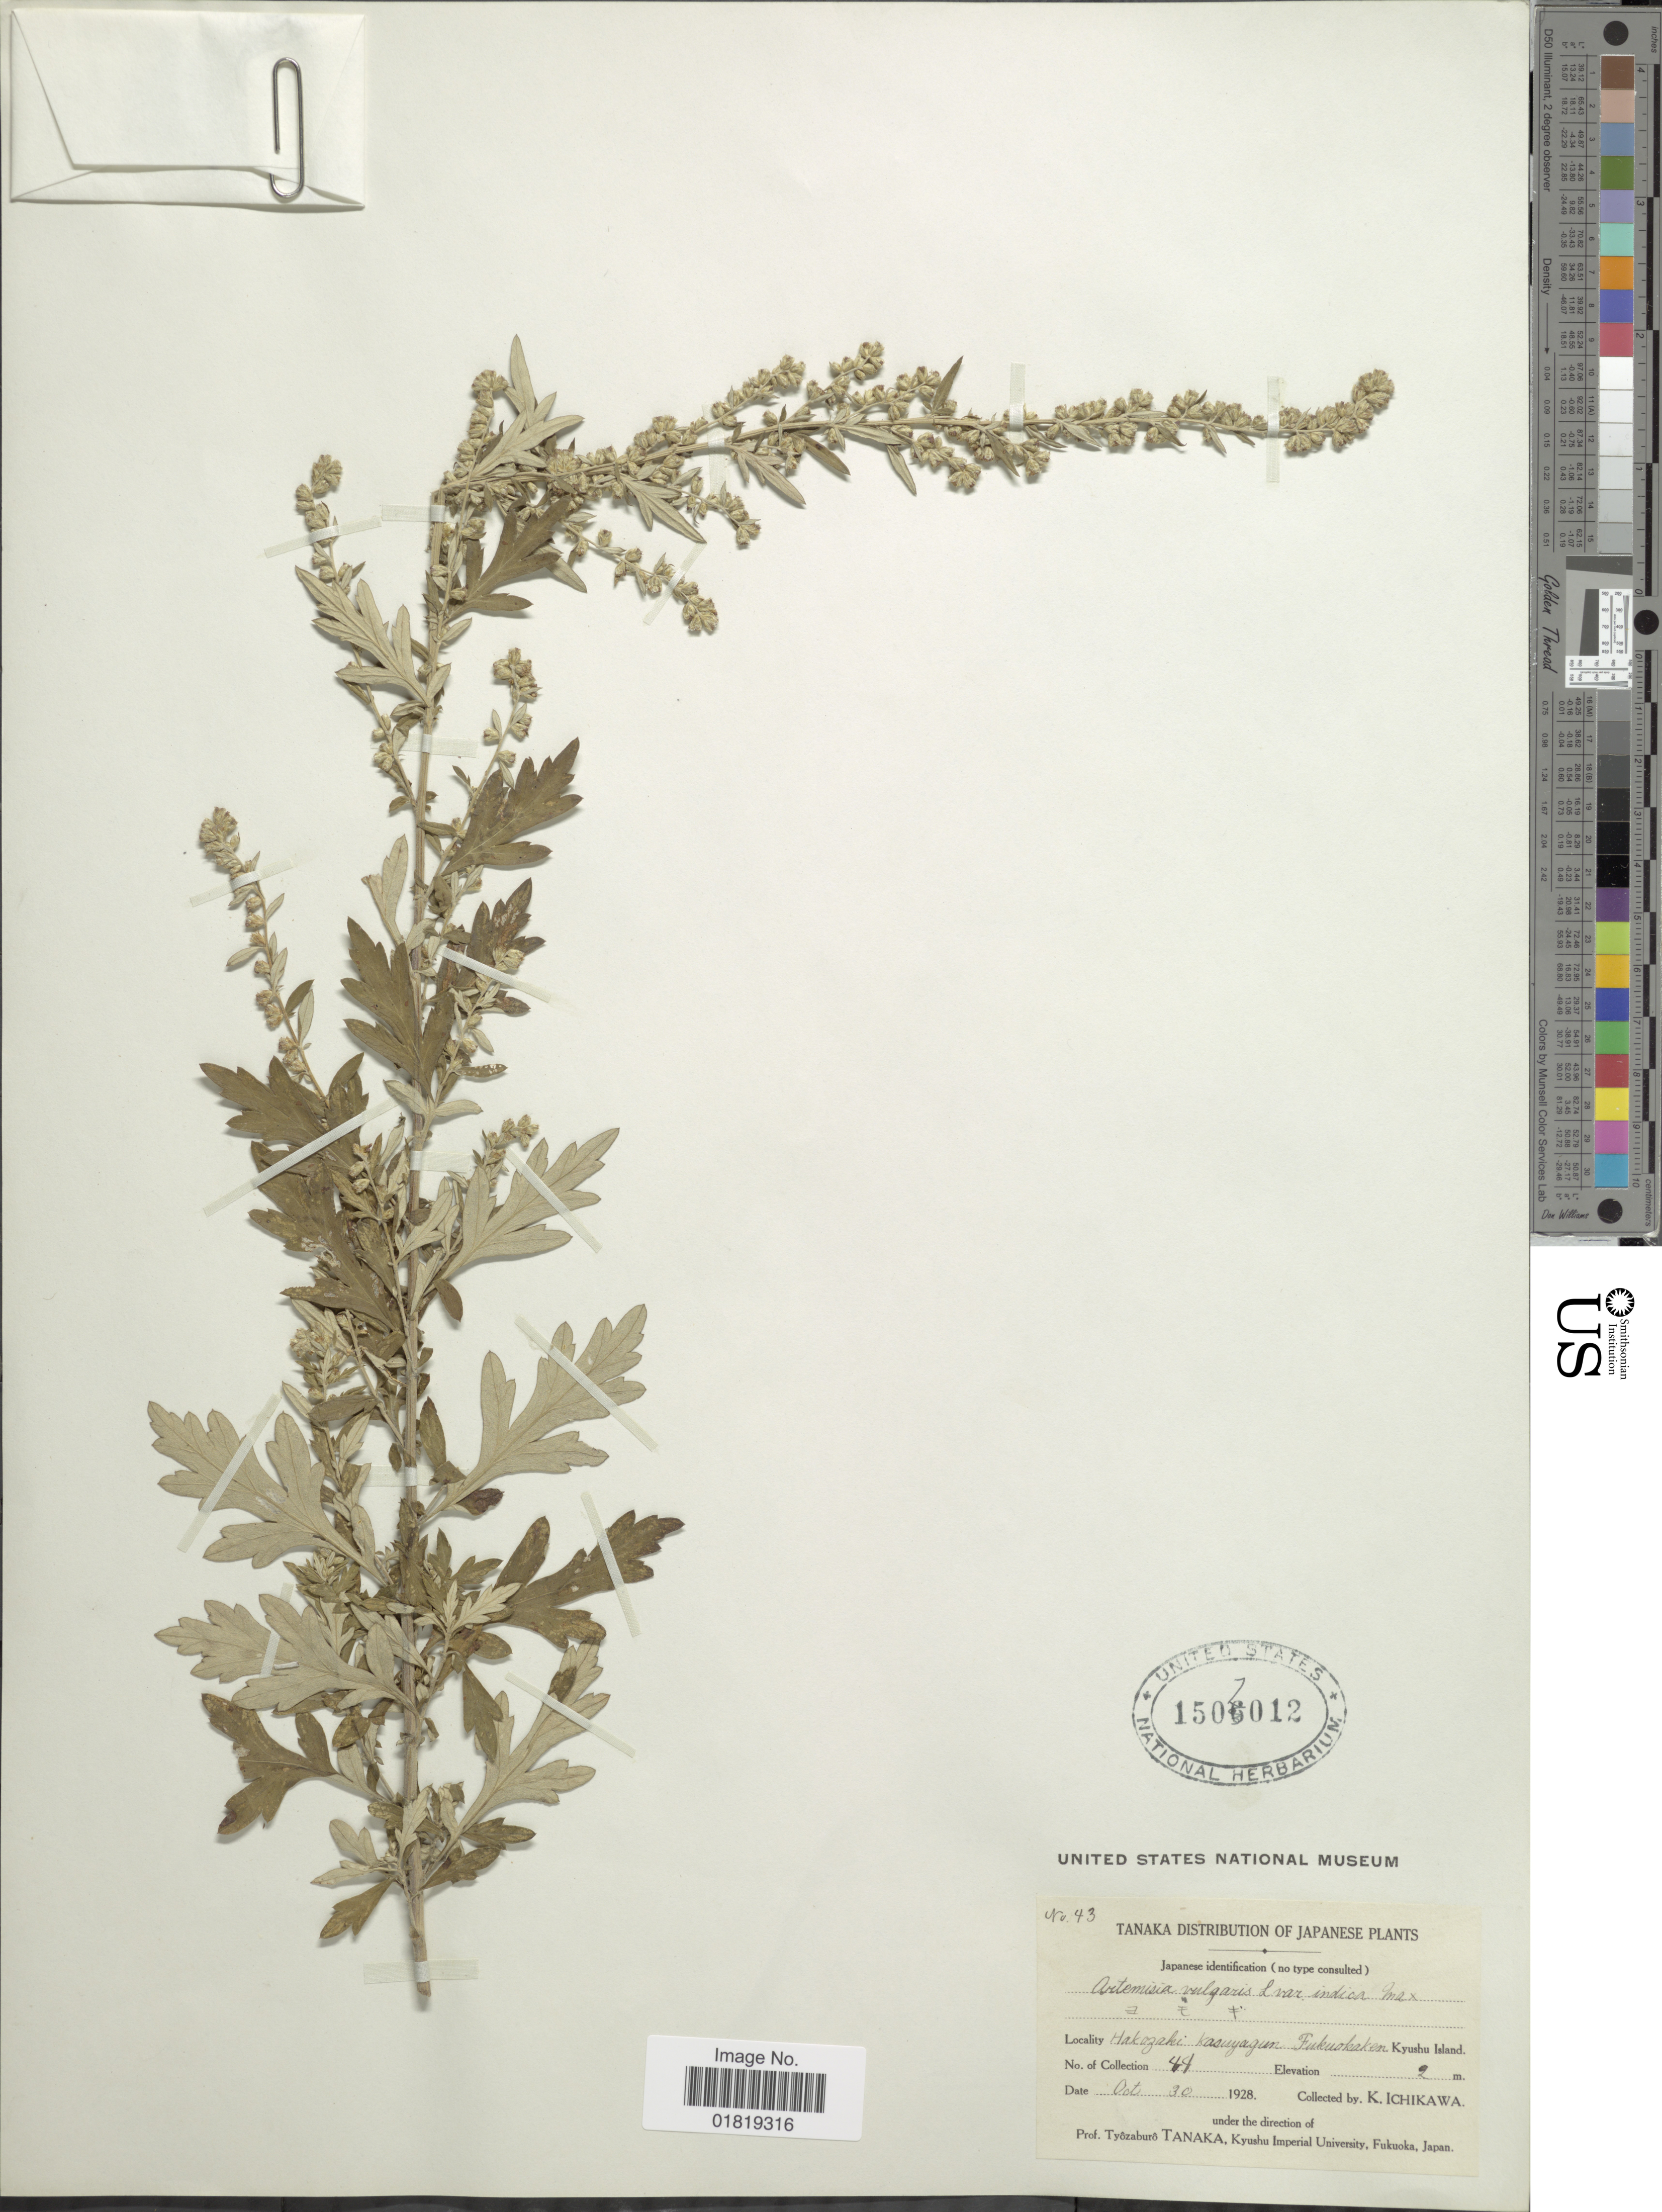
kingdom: Plantae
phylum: Tracheophyta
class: Magnoliopsida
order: Asterales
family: Asteraceae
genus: Artemisia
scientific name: Artemisia vulgaris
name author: L.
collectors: T. Tanaka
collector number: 43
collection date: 1928-10-30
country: Japan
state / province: Hukuoka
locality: Hakozaki Kasuyagun, Fukuokaken, Kyushu Island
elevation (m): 2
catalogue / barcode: US 1507012